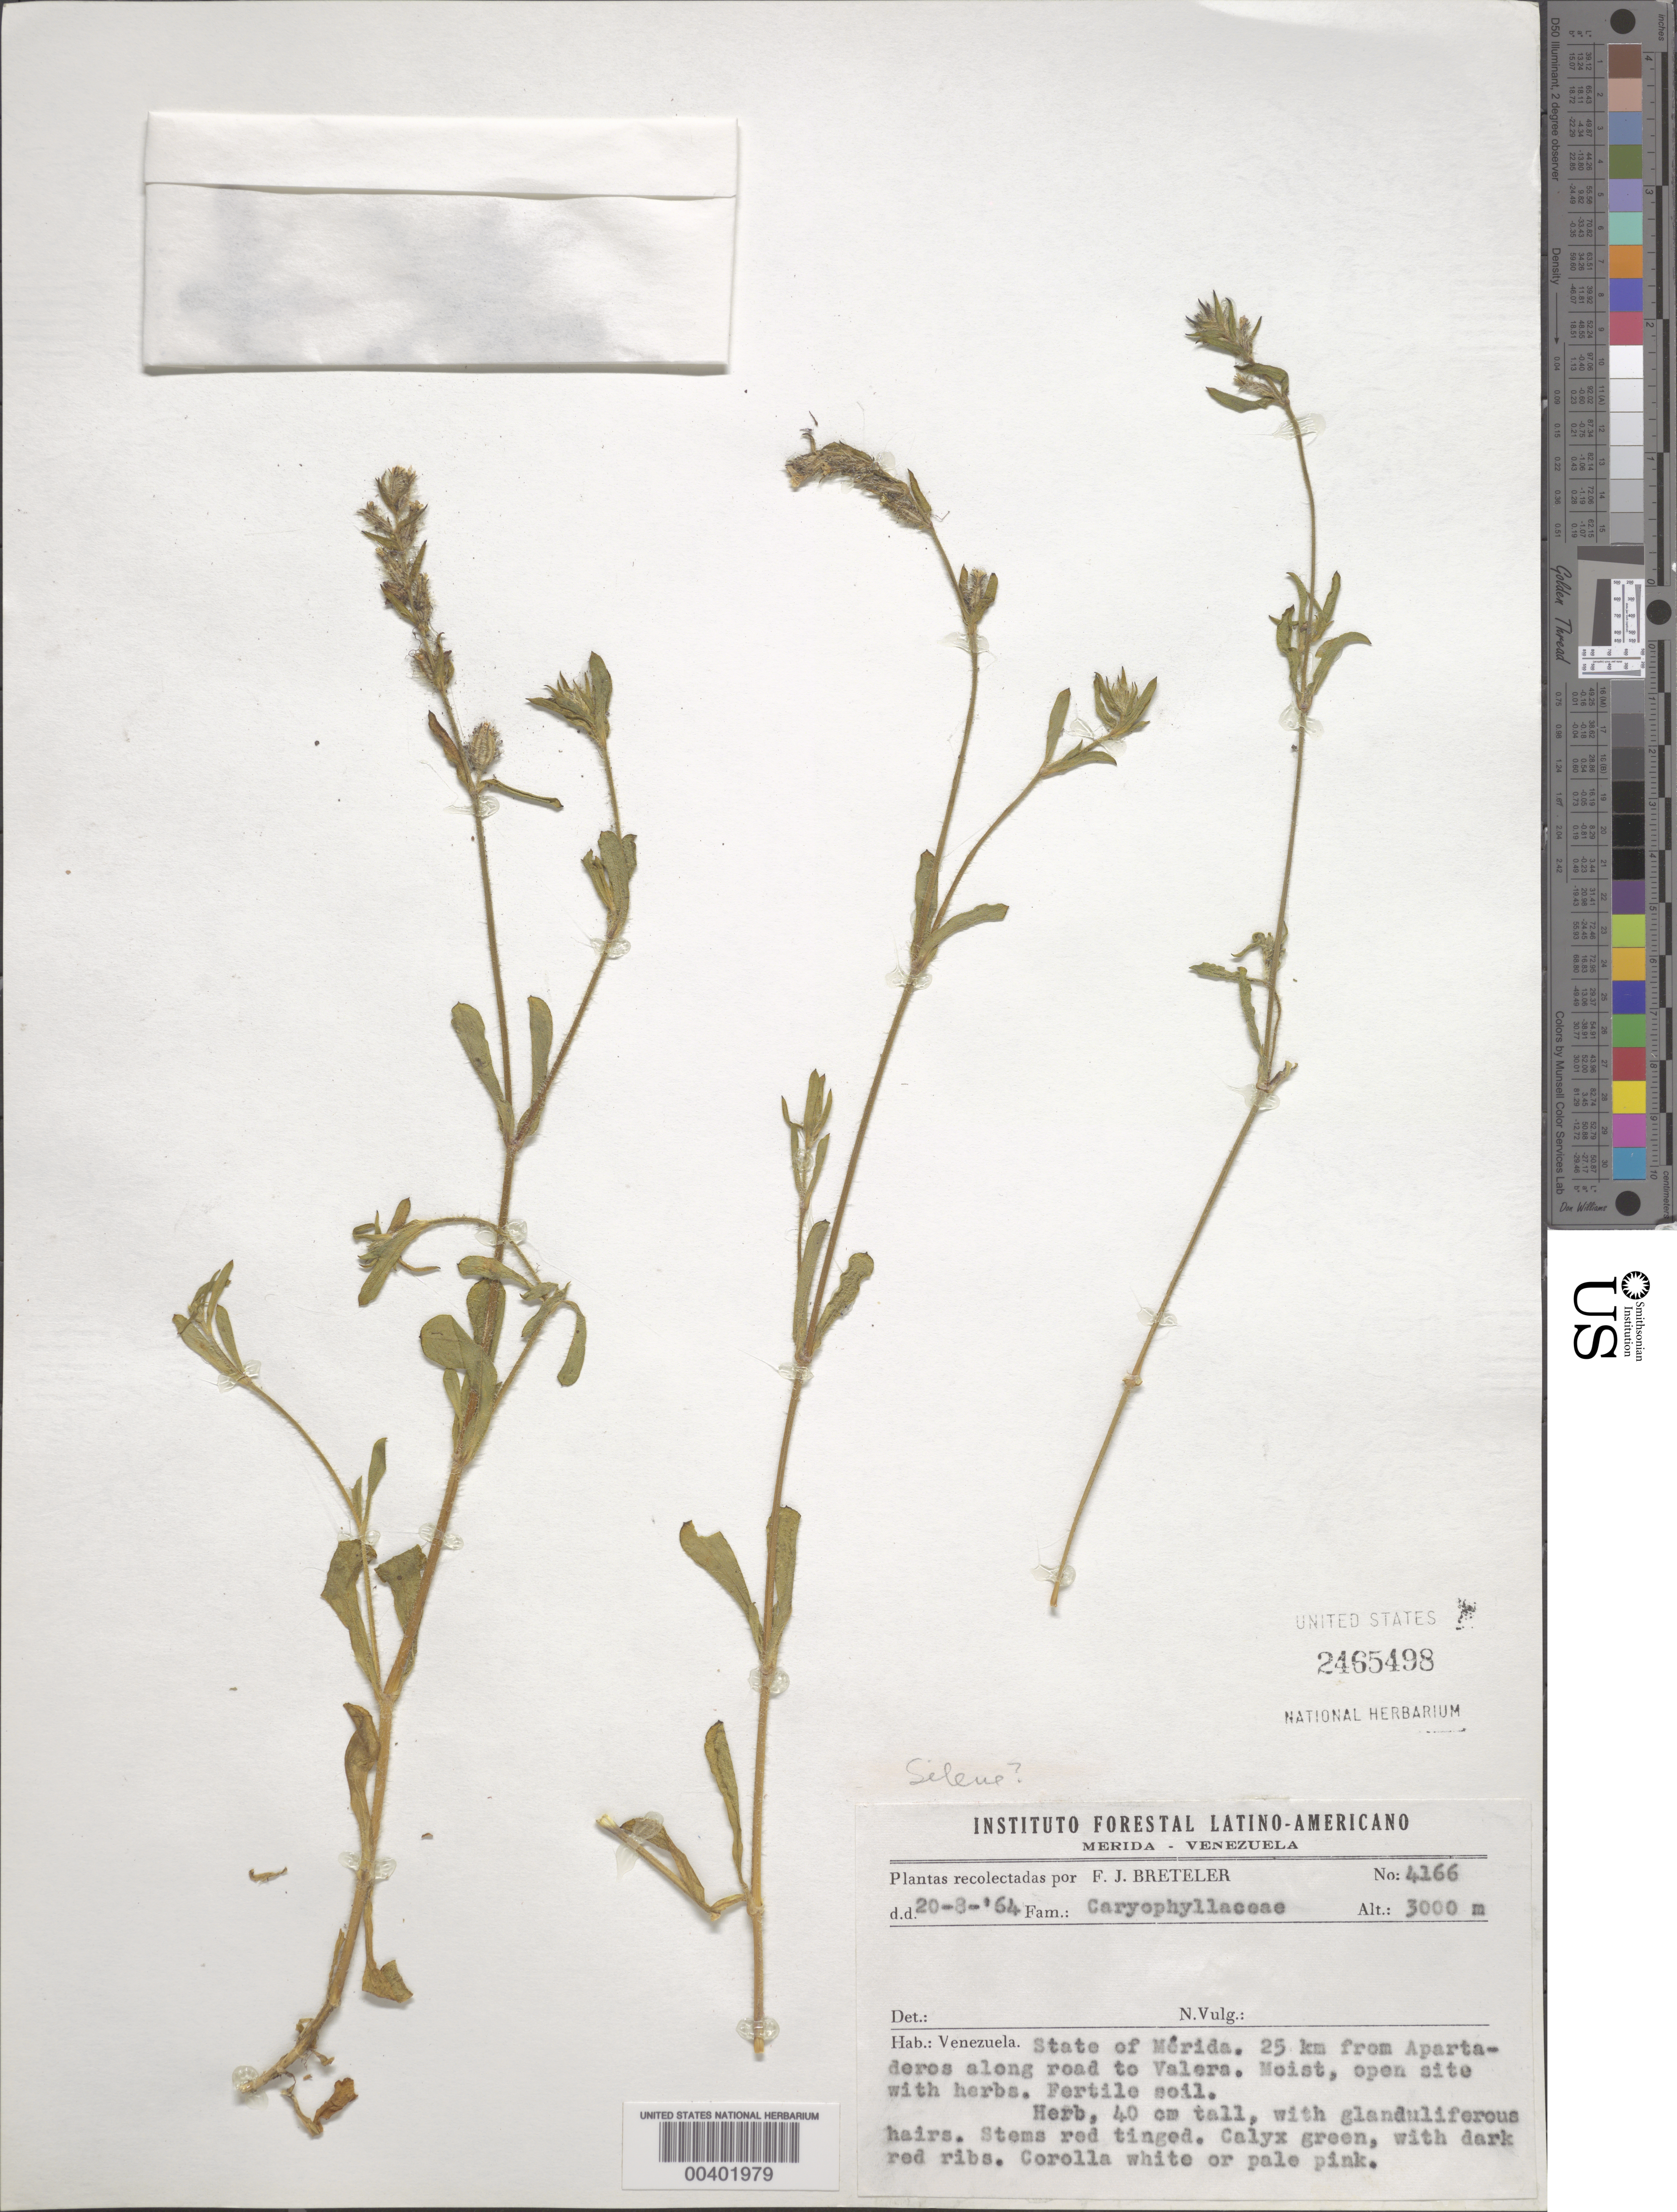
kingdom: Plantae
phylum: Tracheophyta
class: Magnoliopsida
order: Caryophyllales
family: Caryophyllaceae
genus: Silene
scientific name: Silene sp.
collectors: F. J. Breteler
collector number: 4166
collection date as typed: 20 Aug 1964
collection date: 1964-08-20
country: Venezuela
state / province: Mérida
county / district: Rangel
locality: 25 km. from Apartaderos along road to Valera.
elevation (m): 3000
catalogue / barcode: US 2465498